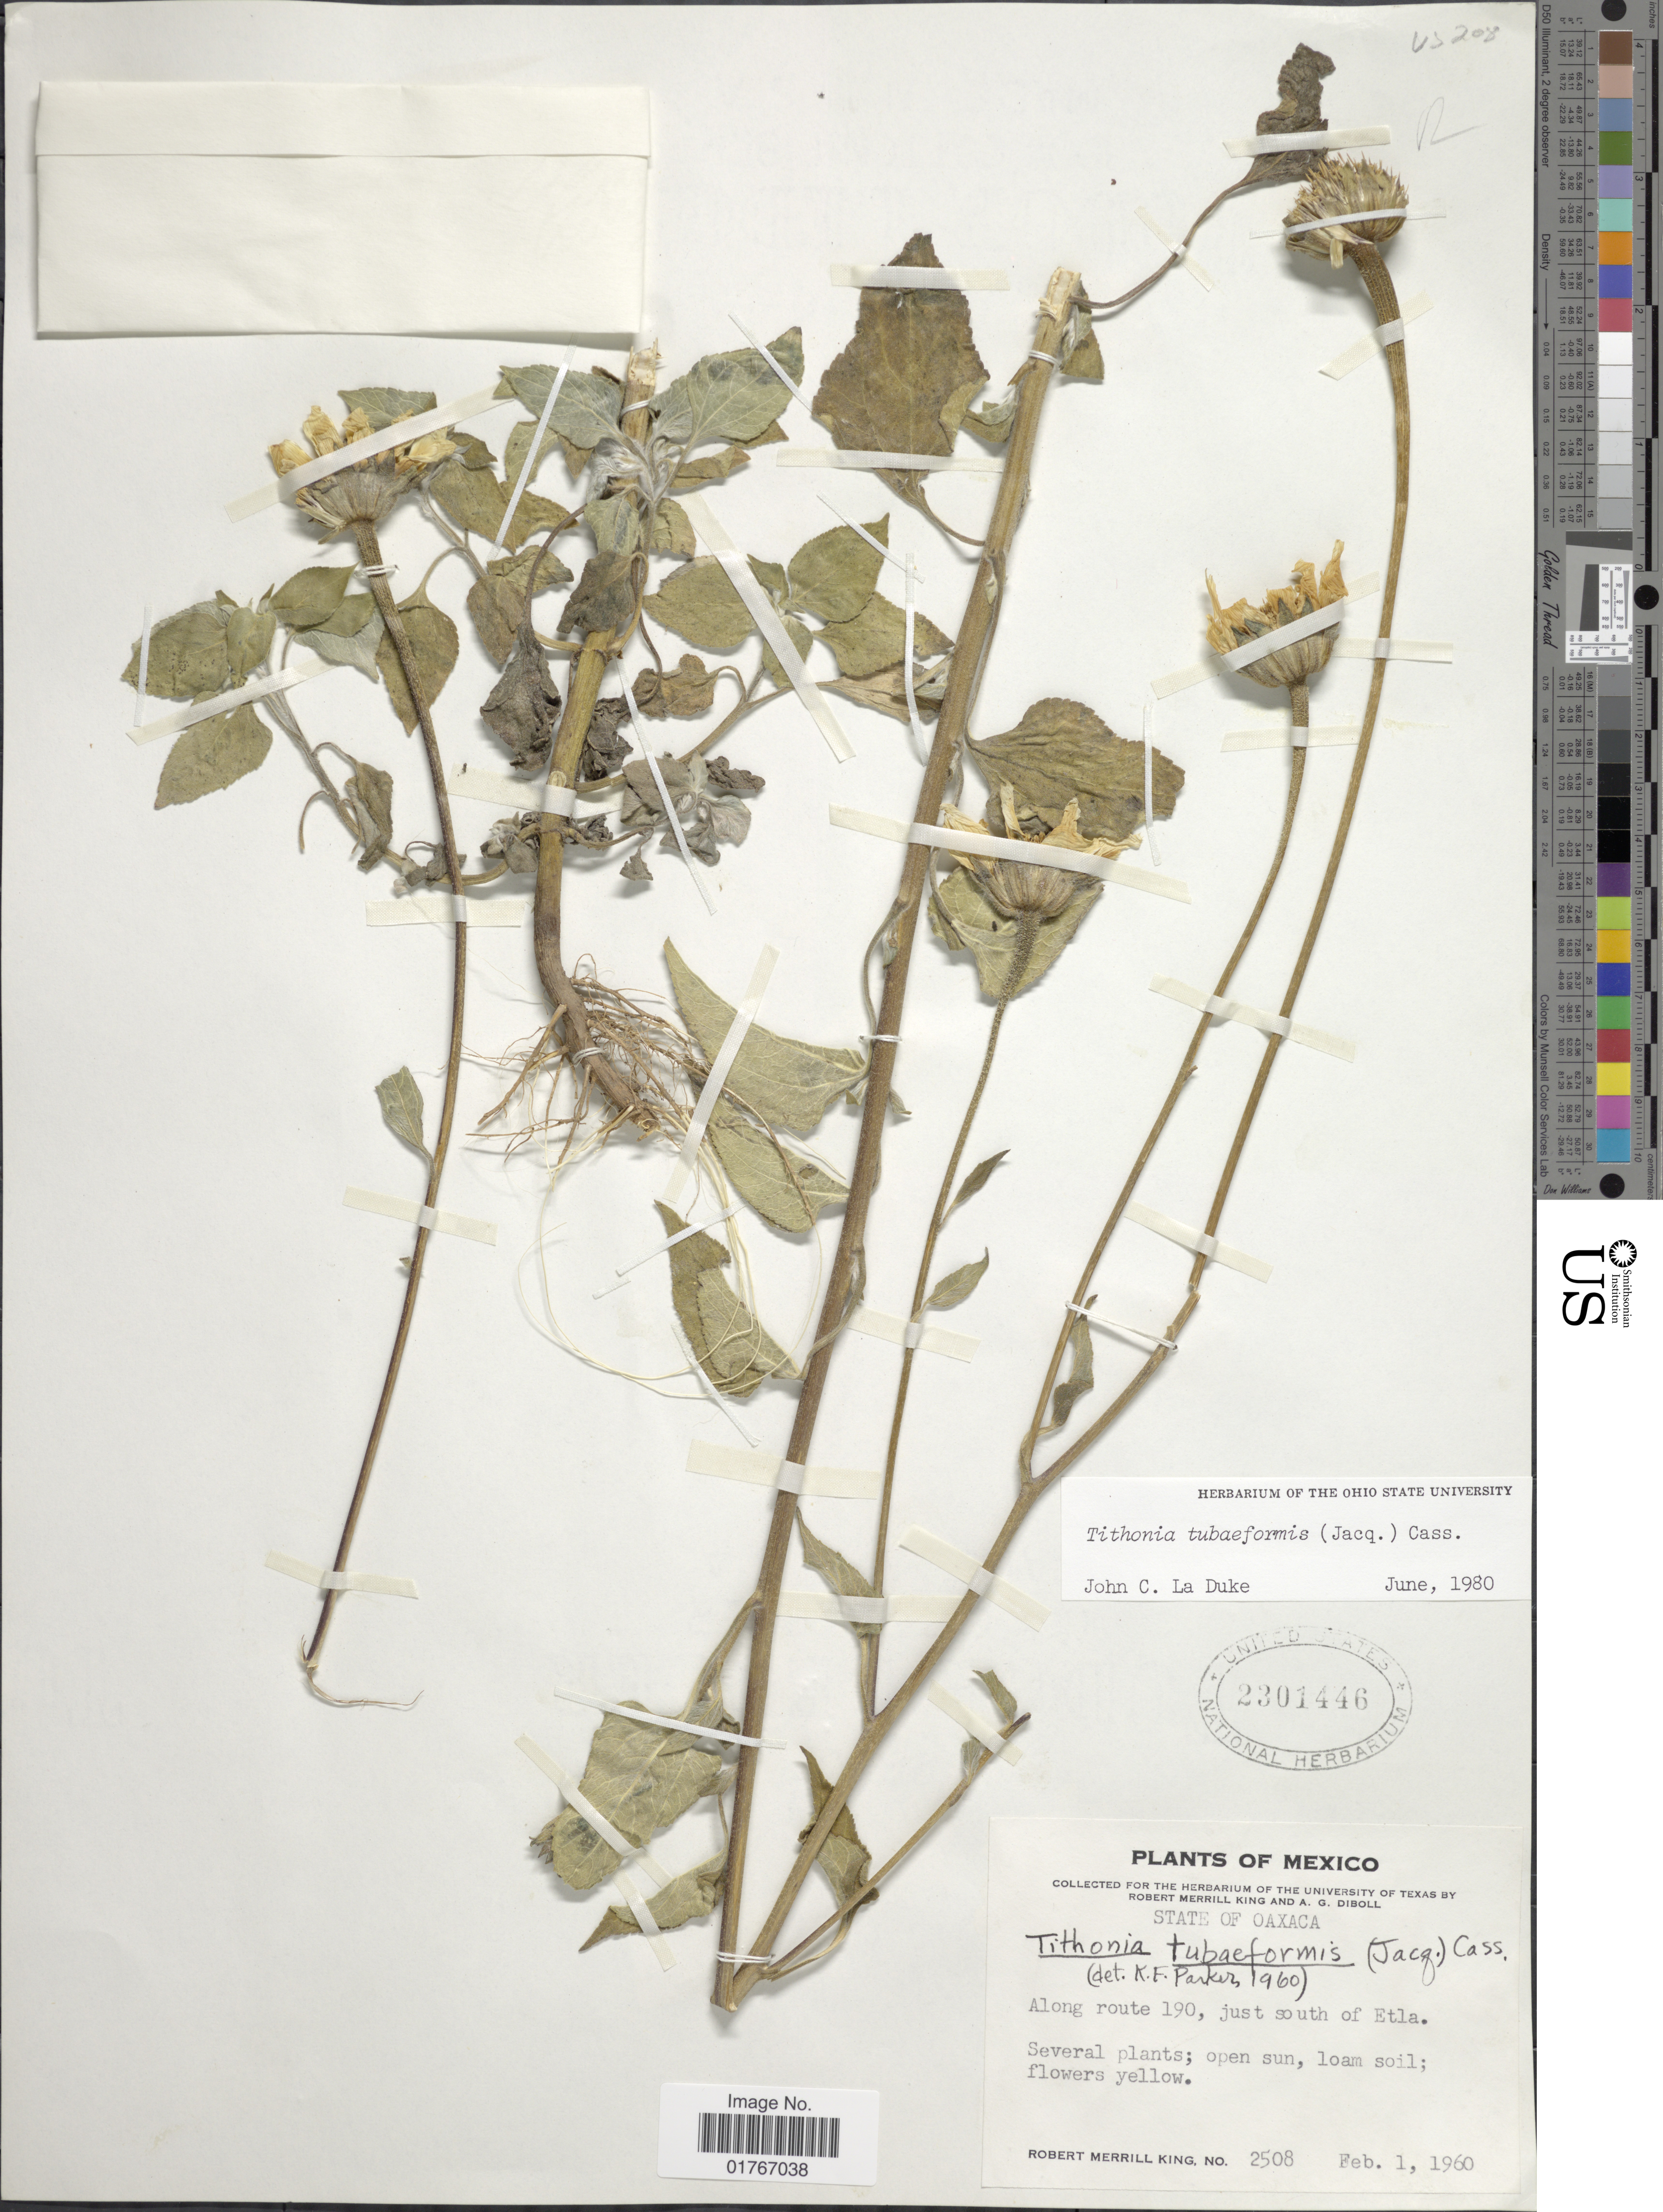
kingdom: Plantae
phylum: Tracheophyta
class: Magnoliopsida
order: Asterales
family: Asteraceae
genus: Tithonia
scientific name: Tithonia tubaeformis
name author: (Jacq.) Cass.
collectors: R. M. King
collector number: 2508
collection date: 1960-02-01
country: Mexico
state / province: Oaxaca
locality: Along route 190, just south of Etla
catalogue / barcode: US 2301446